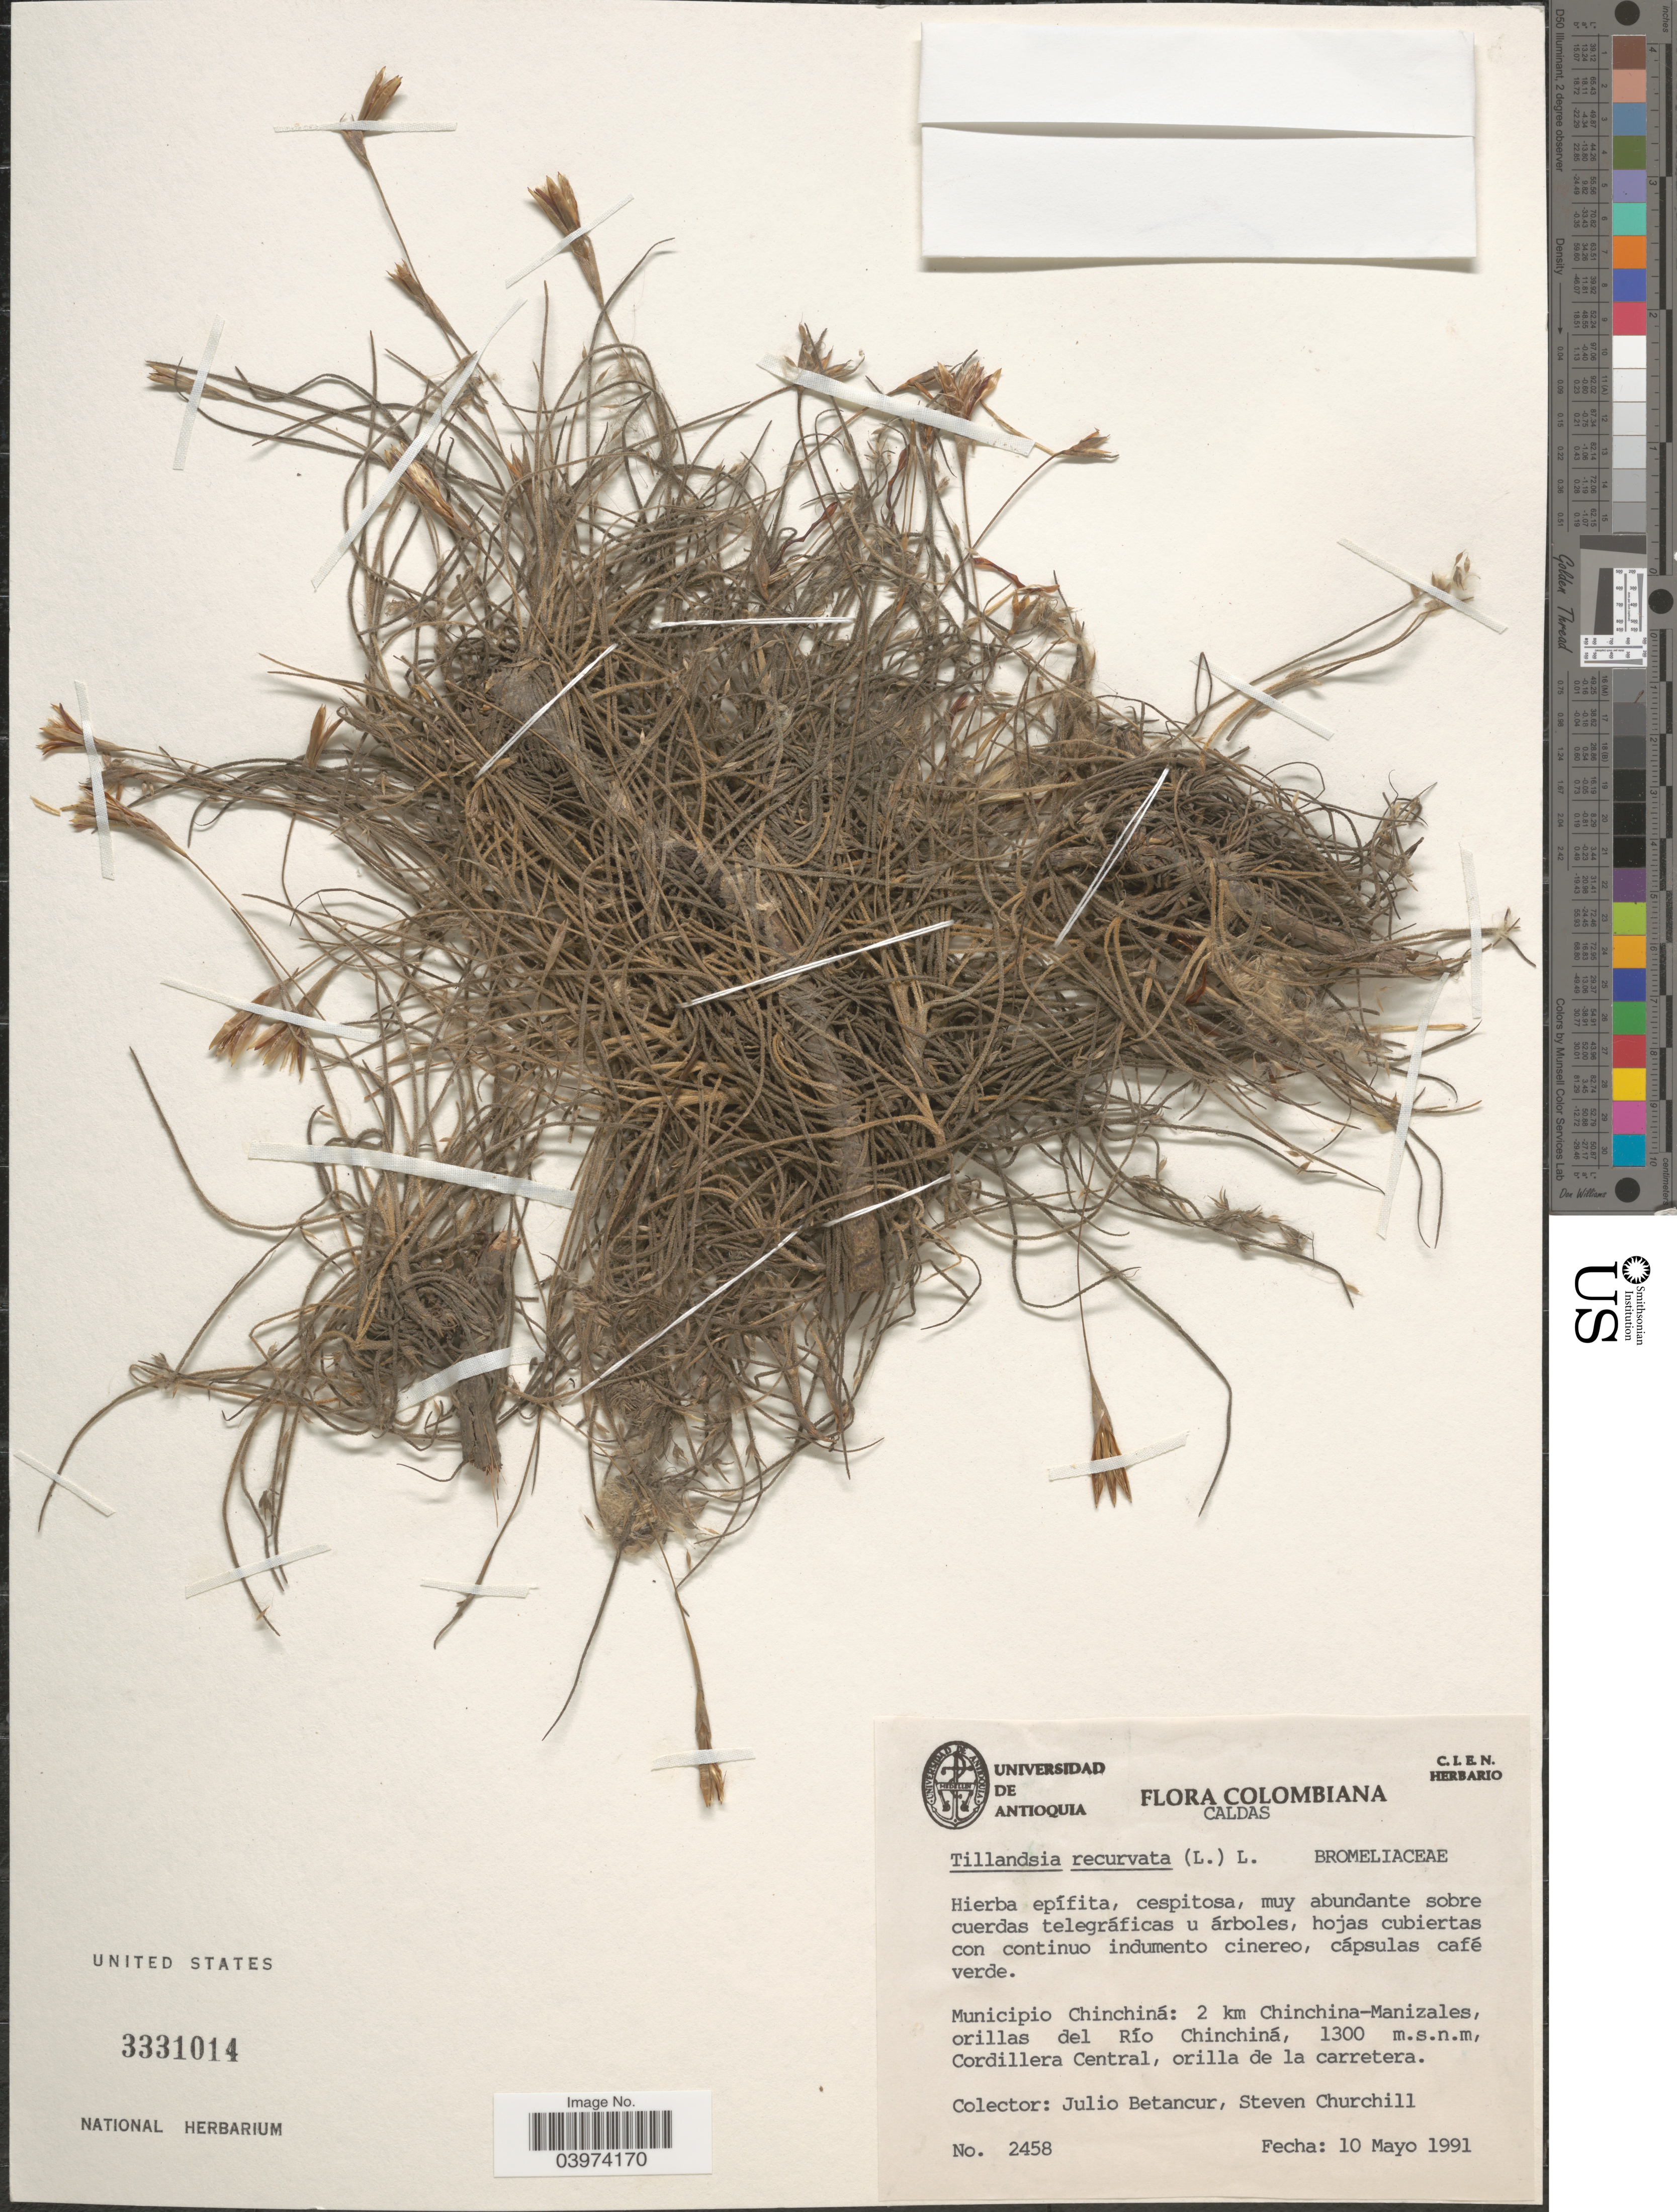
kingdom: Plantae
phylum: Tracheophyta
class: Liliopsida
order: Poales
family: Bromeliaceae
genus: Tillandsia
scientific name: Tillandsia recurvata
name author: L.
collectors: J. Betancur & S. Churchill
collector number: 2458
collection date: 1991-05-10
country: Colombia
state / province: Caldas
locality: Municipio Chinchiná: 2 km Chinchina-Manizales, orillas del Río Chinchiná, Cordillera Central, orilla de la carretera.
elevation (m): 1300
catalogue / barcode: US 3331014